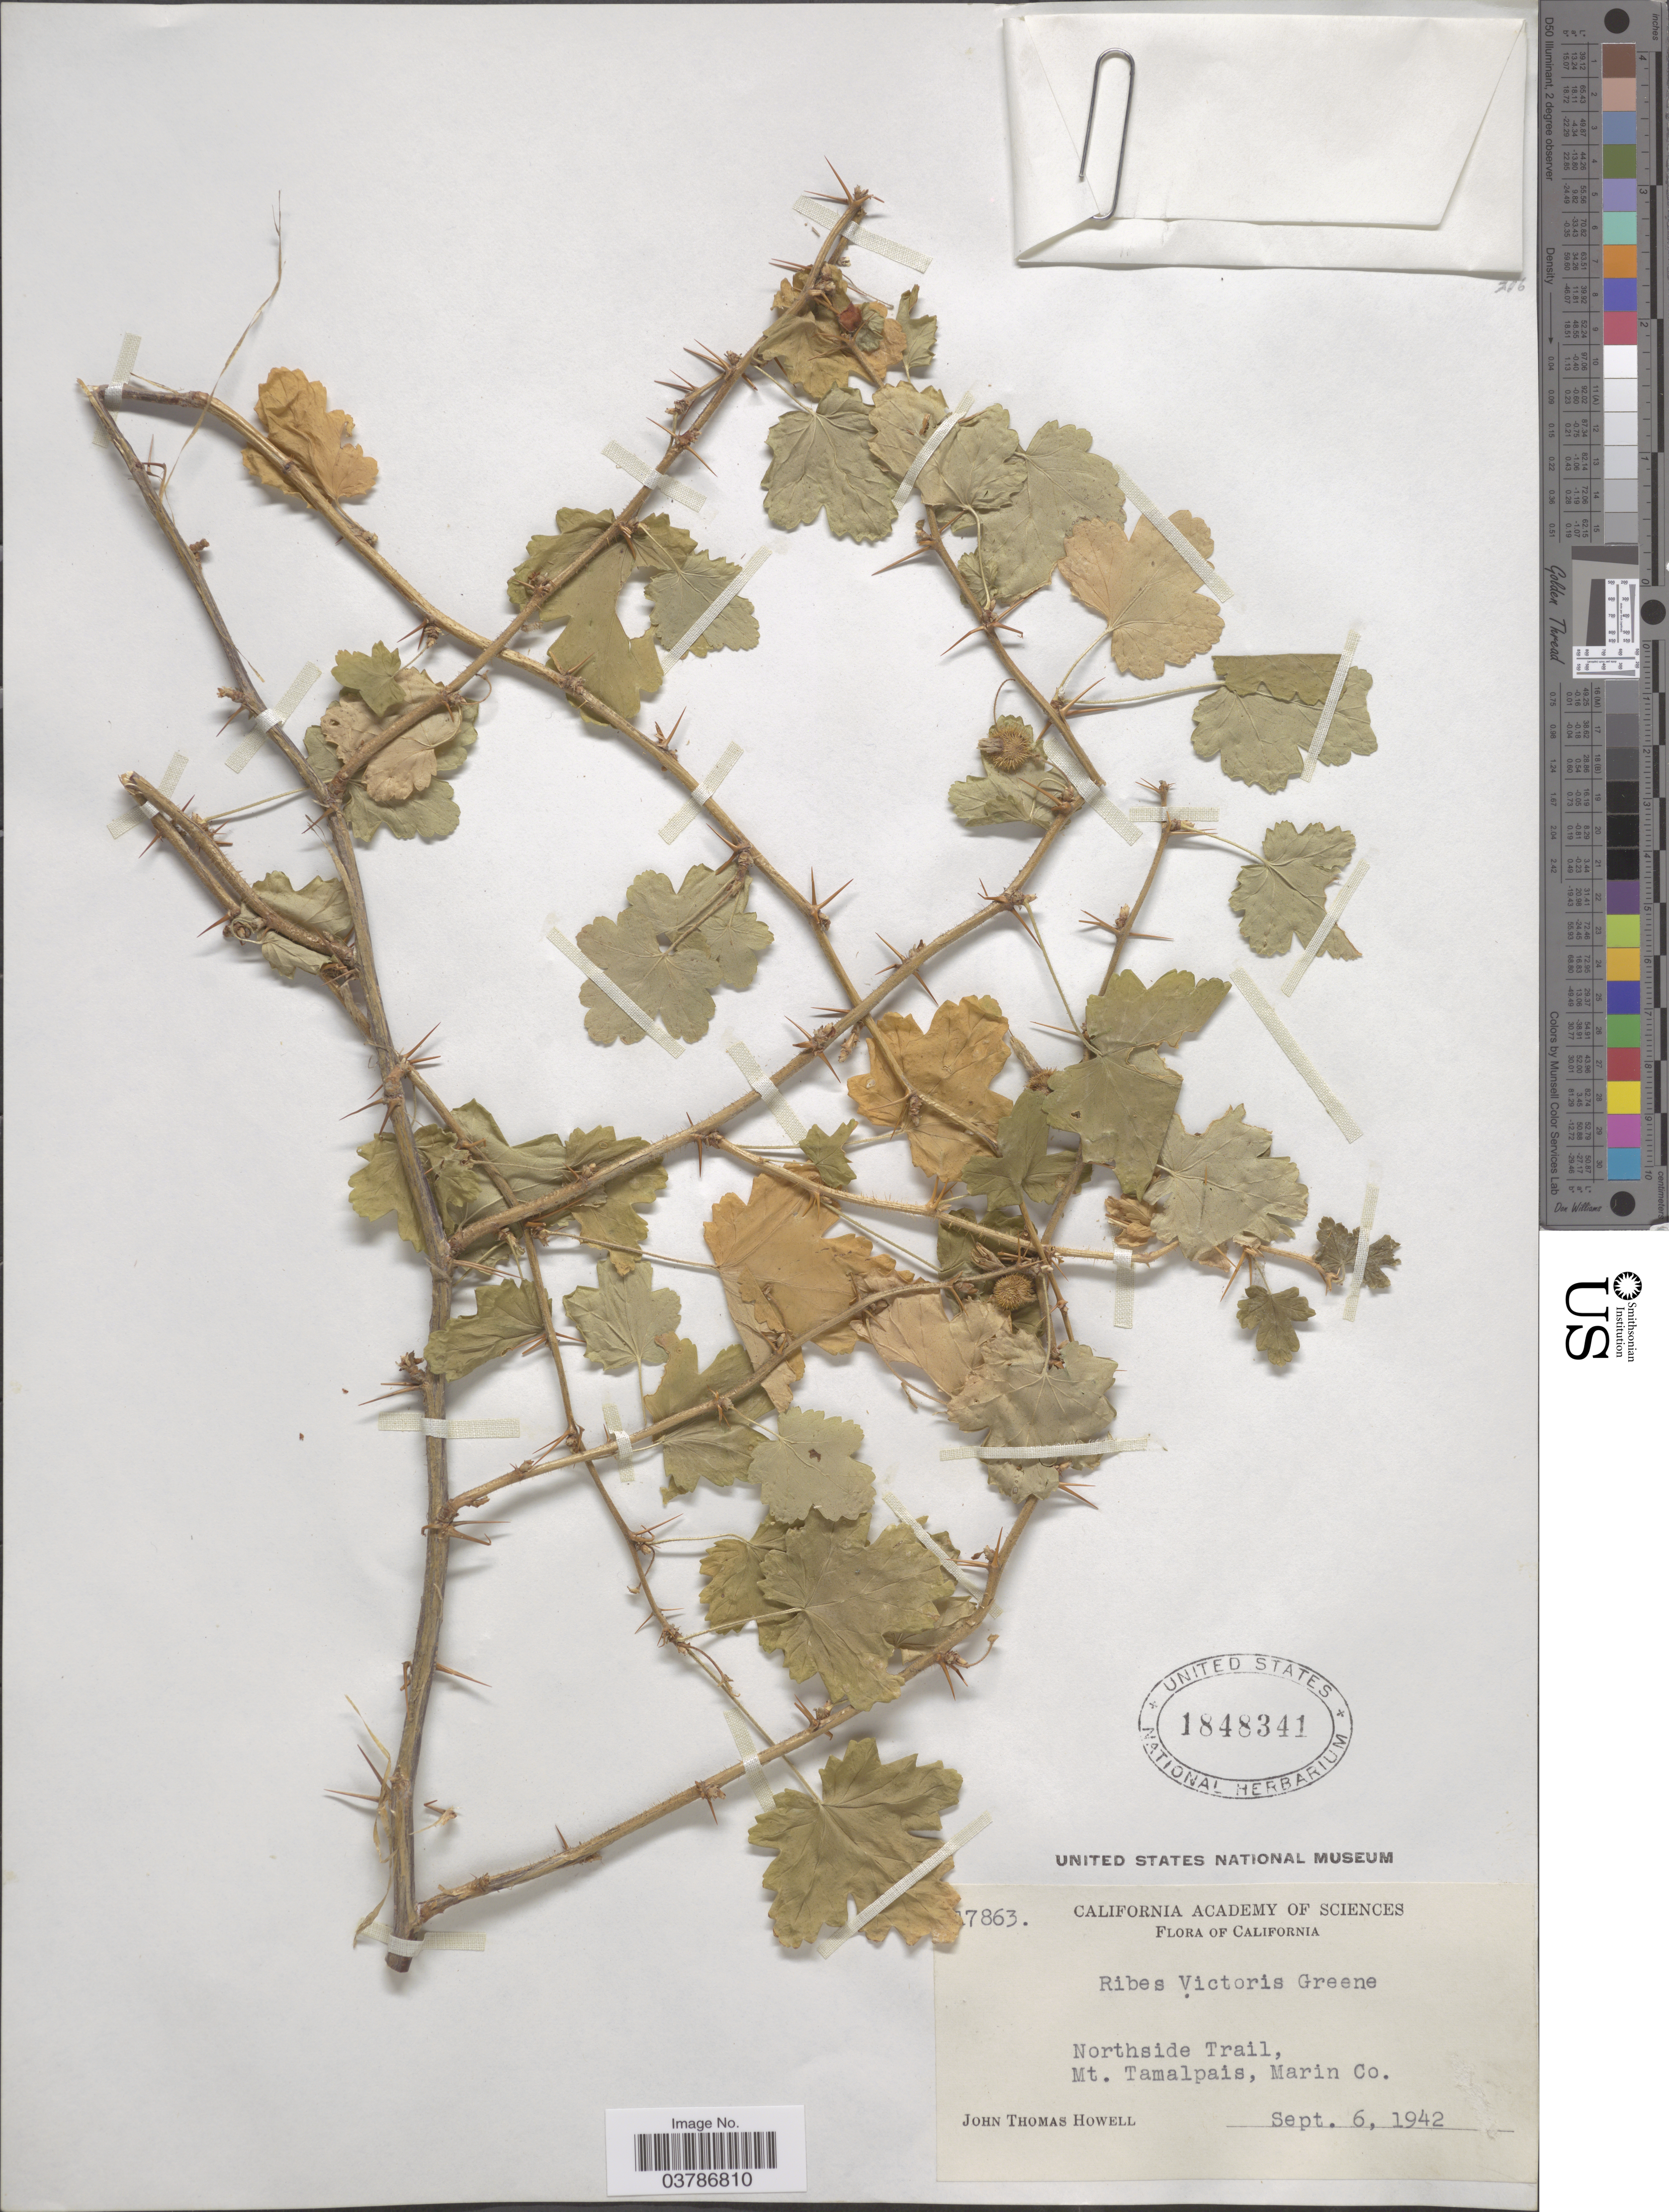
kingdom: Plantae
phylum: Tracheophyta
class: Magnoliopsida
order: Saxifragales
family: Grossulariaceae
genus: Ribes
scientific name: Ribes victoris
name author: Greene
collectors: J. T. Howell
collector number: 17863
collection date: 1942-09-06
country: United States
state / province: California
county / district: Marin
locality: Northside Trail, Mt. Tamalpais, Marin Co.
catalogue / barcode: US 1848341